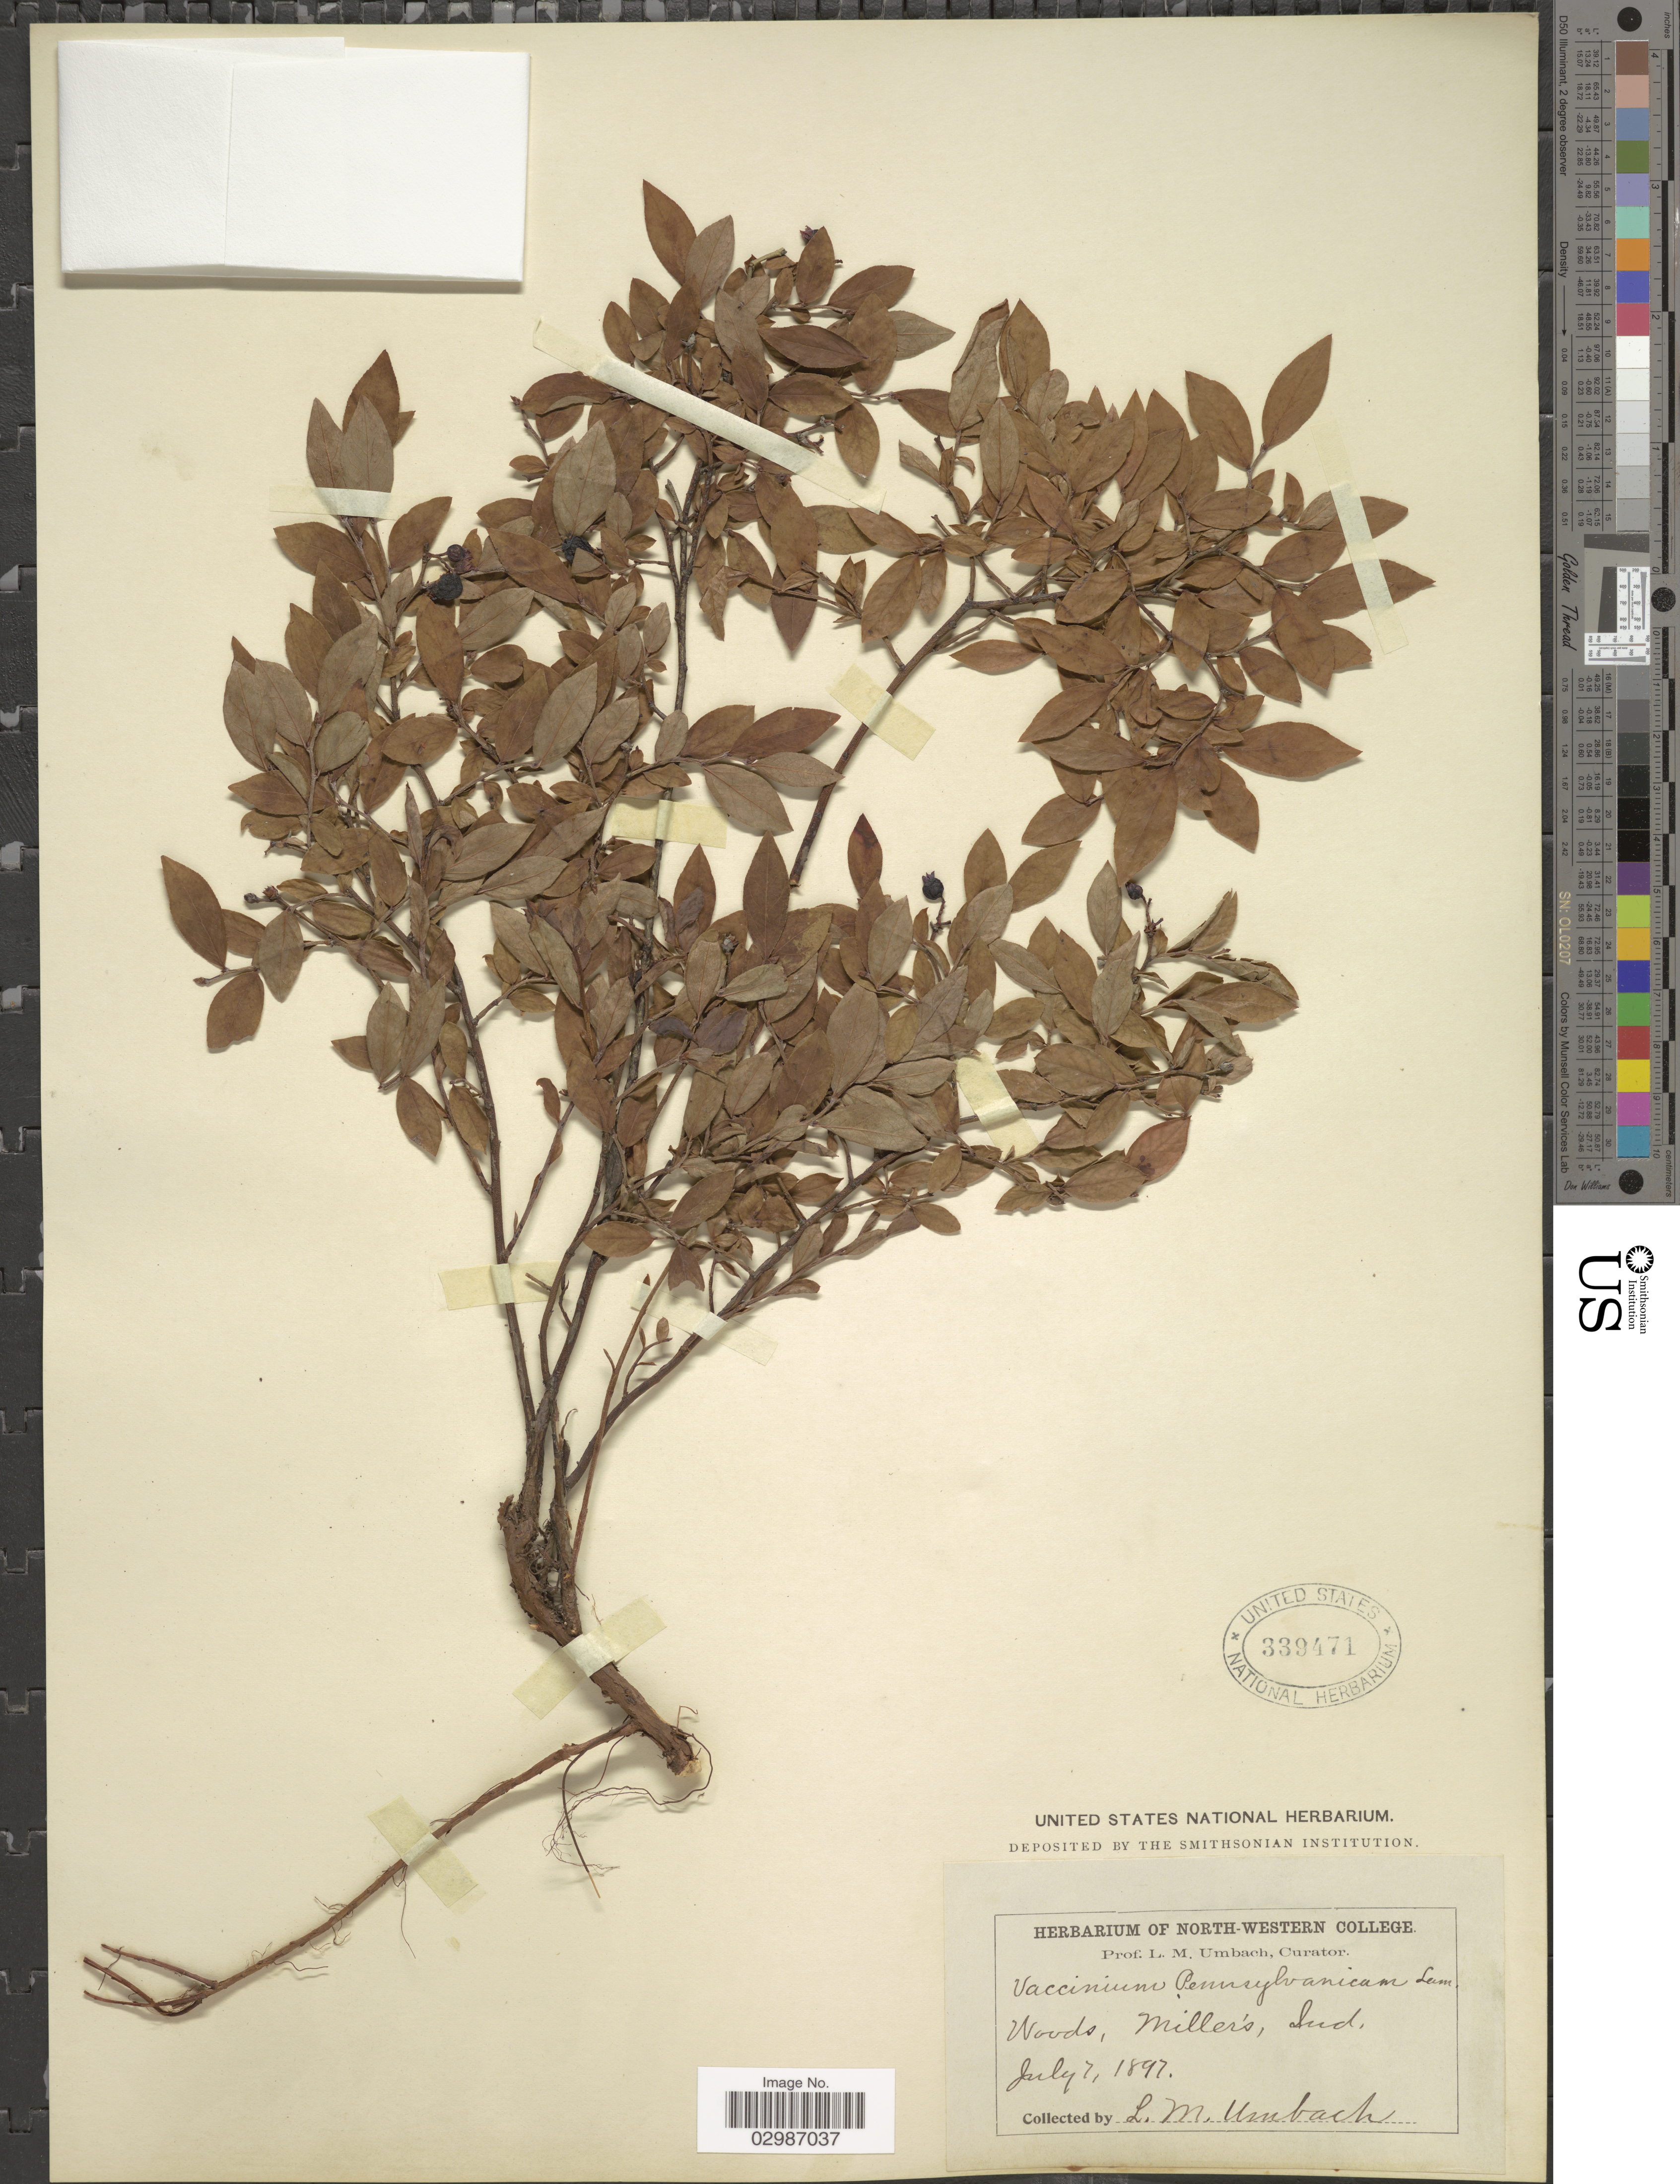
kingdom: Plantae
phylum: Tracheophyta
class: Magnoliopsida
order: Ericales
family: Ericaceae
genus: Vaccinium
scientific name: Vaccinium angustifolium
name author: Aiton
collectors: L. M. Umbach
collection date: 1897-07-07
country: United States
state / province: Indiana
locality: Woods, Miller's, Ind.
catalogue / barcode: US 339471